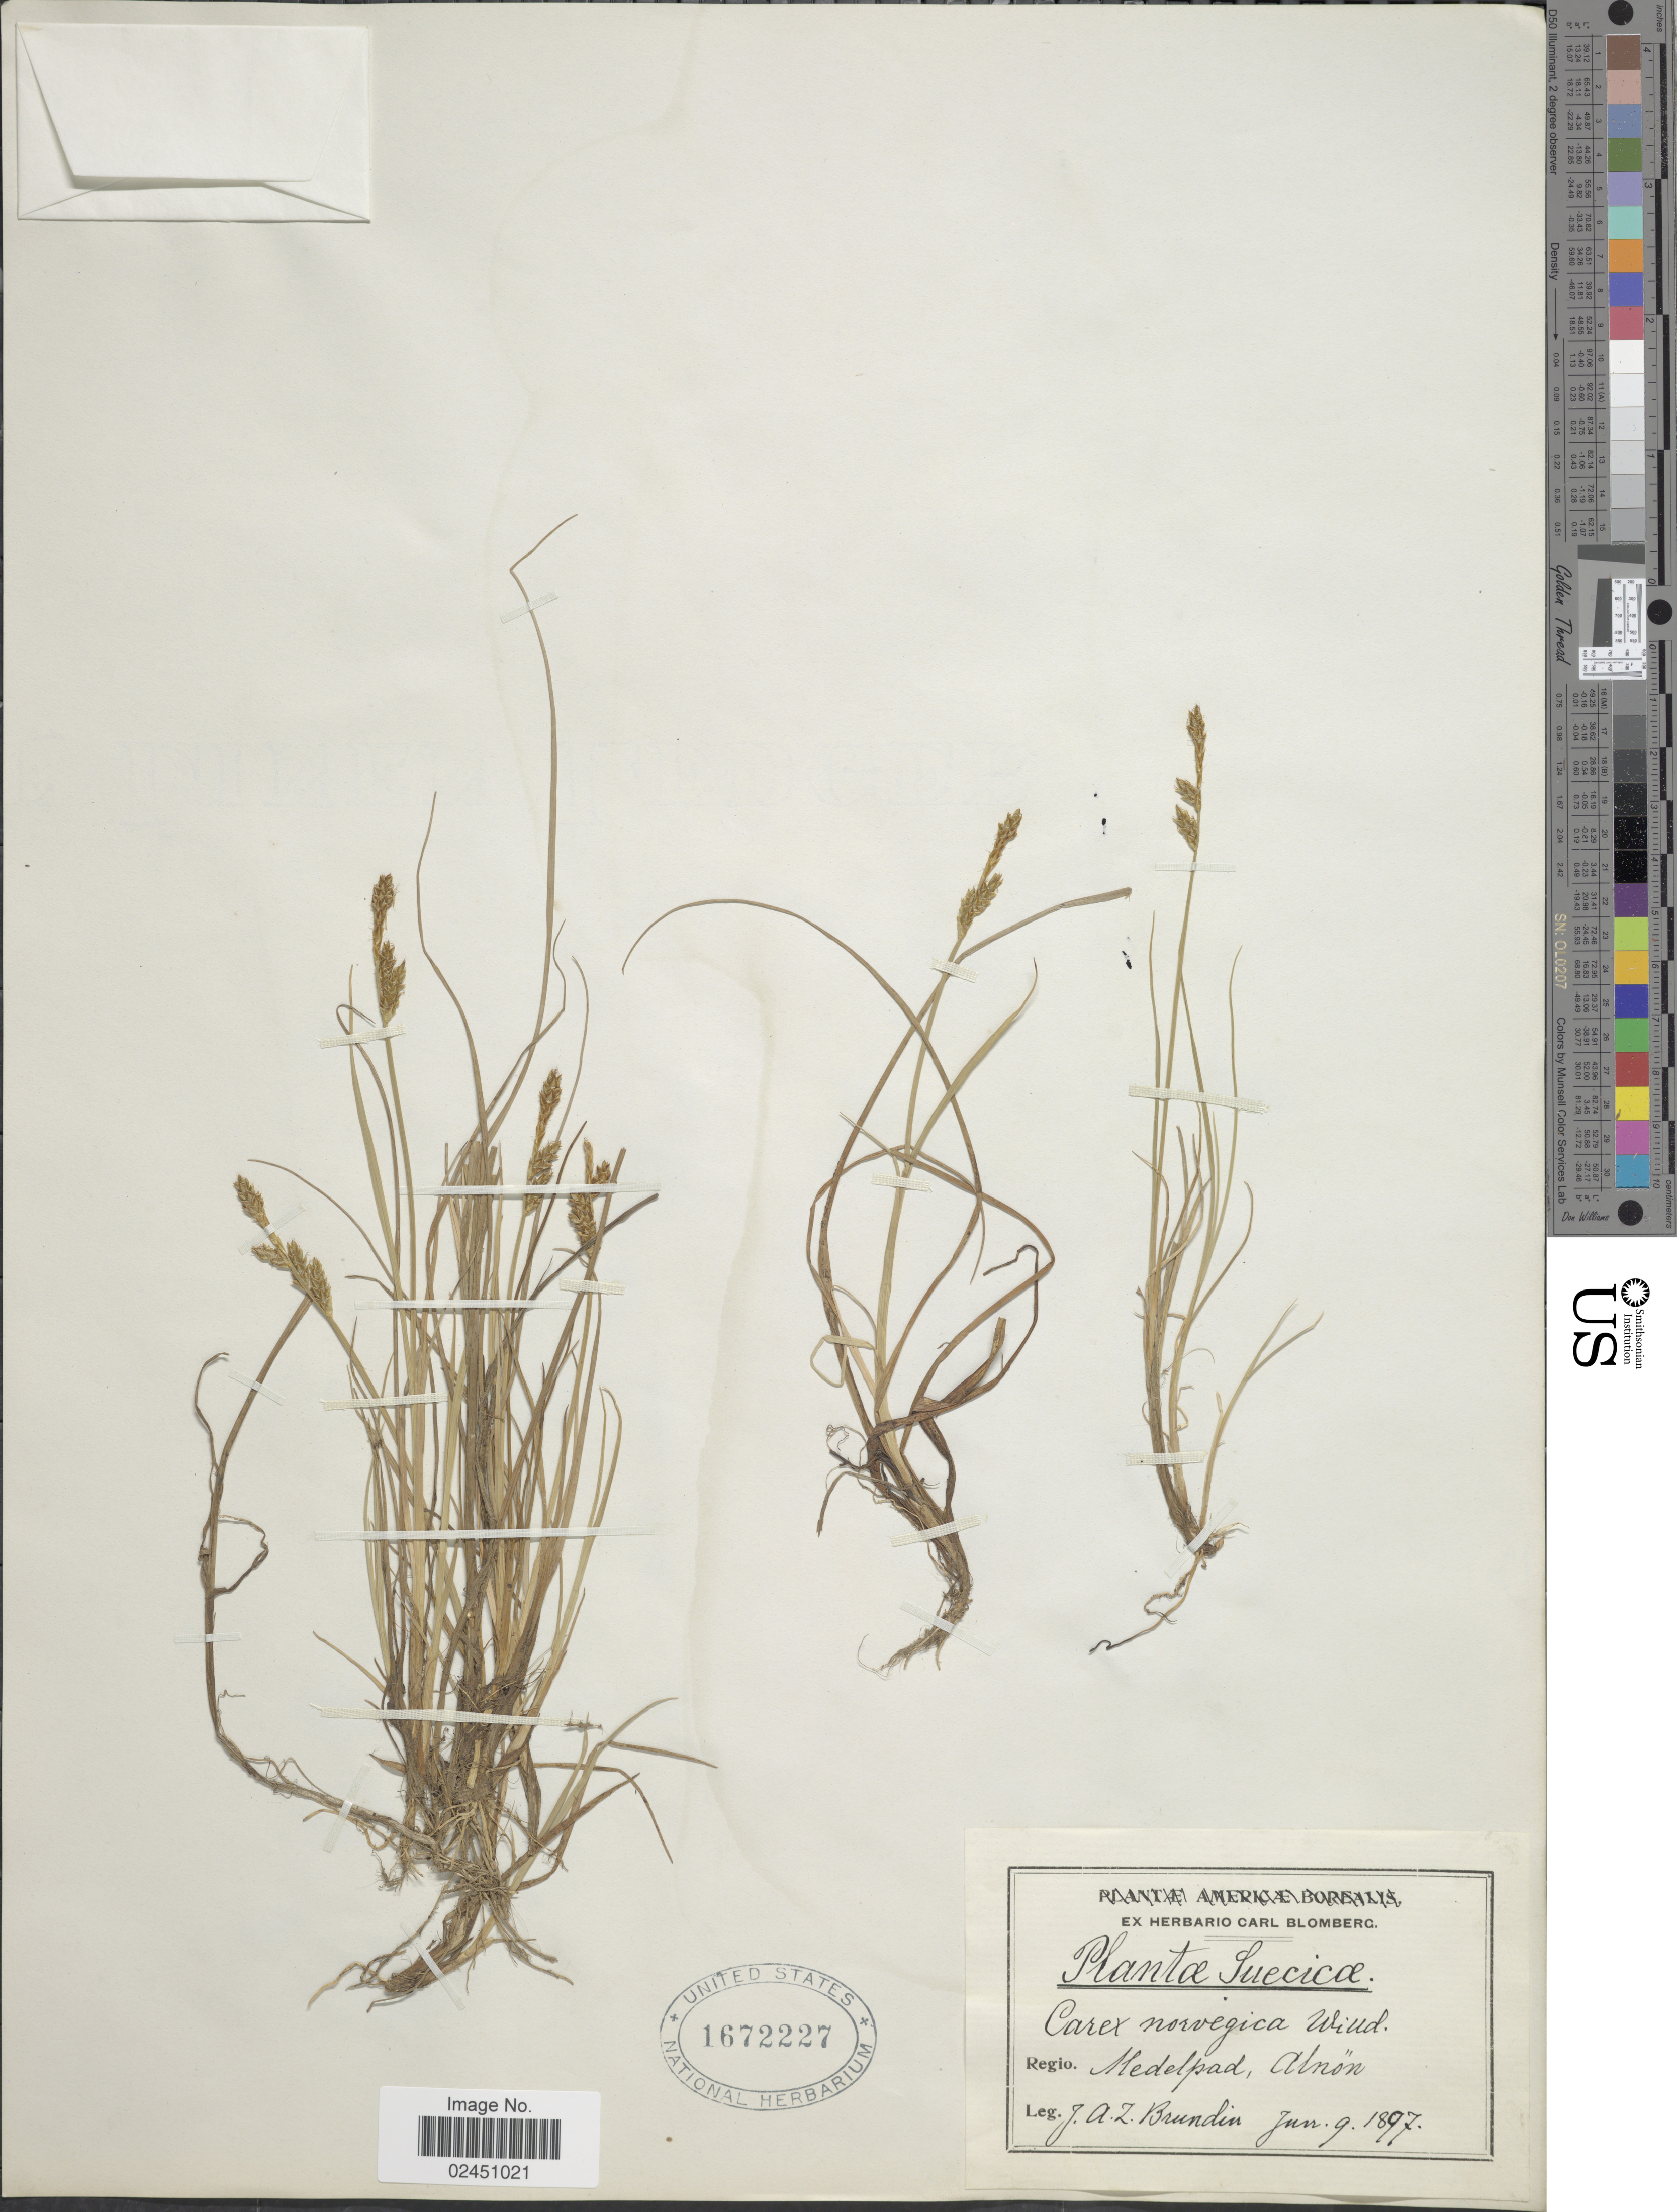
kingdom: Plantae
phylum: Tracheophyta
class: Liliopsida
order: Poales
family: Cyperaceae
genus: Carex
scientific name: Carex norvegica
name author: Retz.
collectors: J. Brundin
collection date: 1897-06-09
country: Sweden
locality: Medelpad, Alnön.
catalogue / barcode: US 1672227